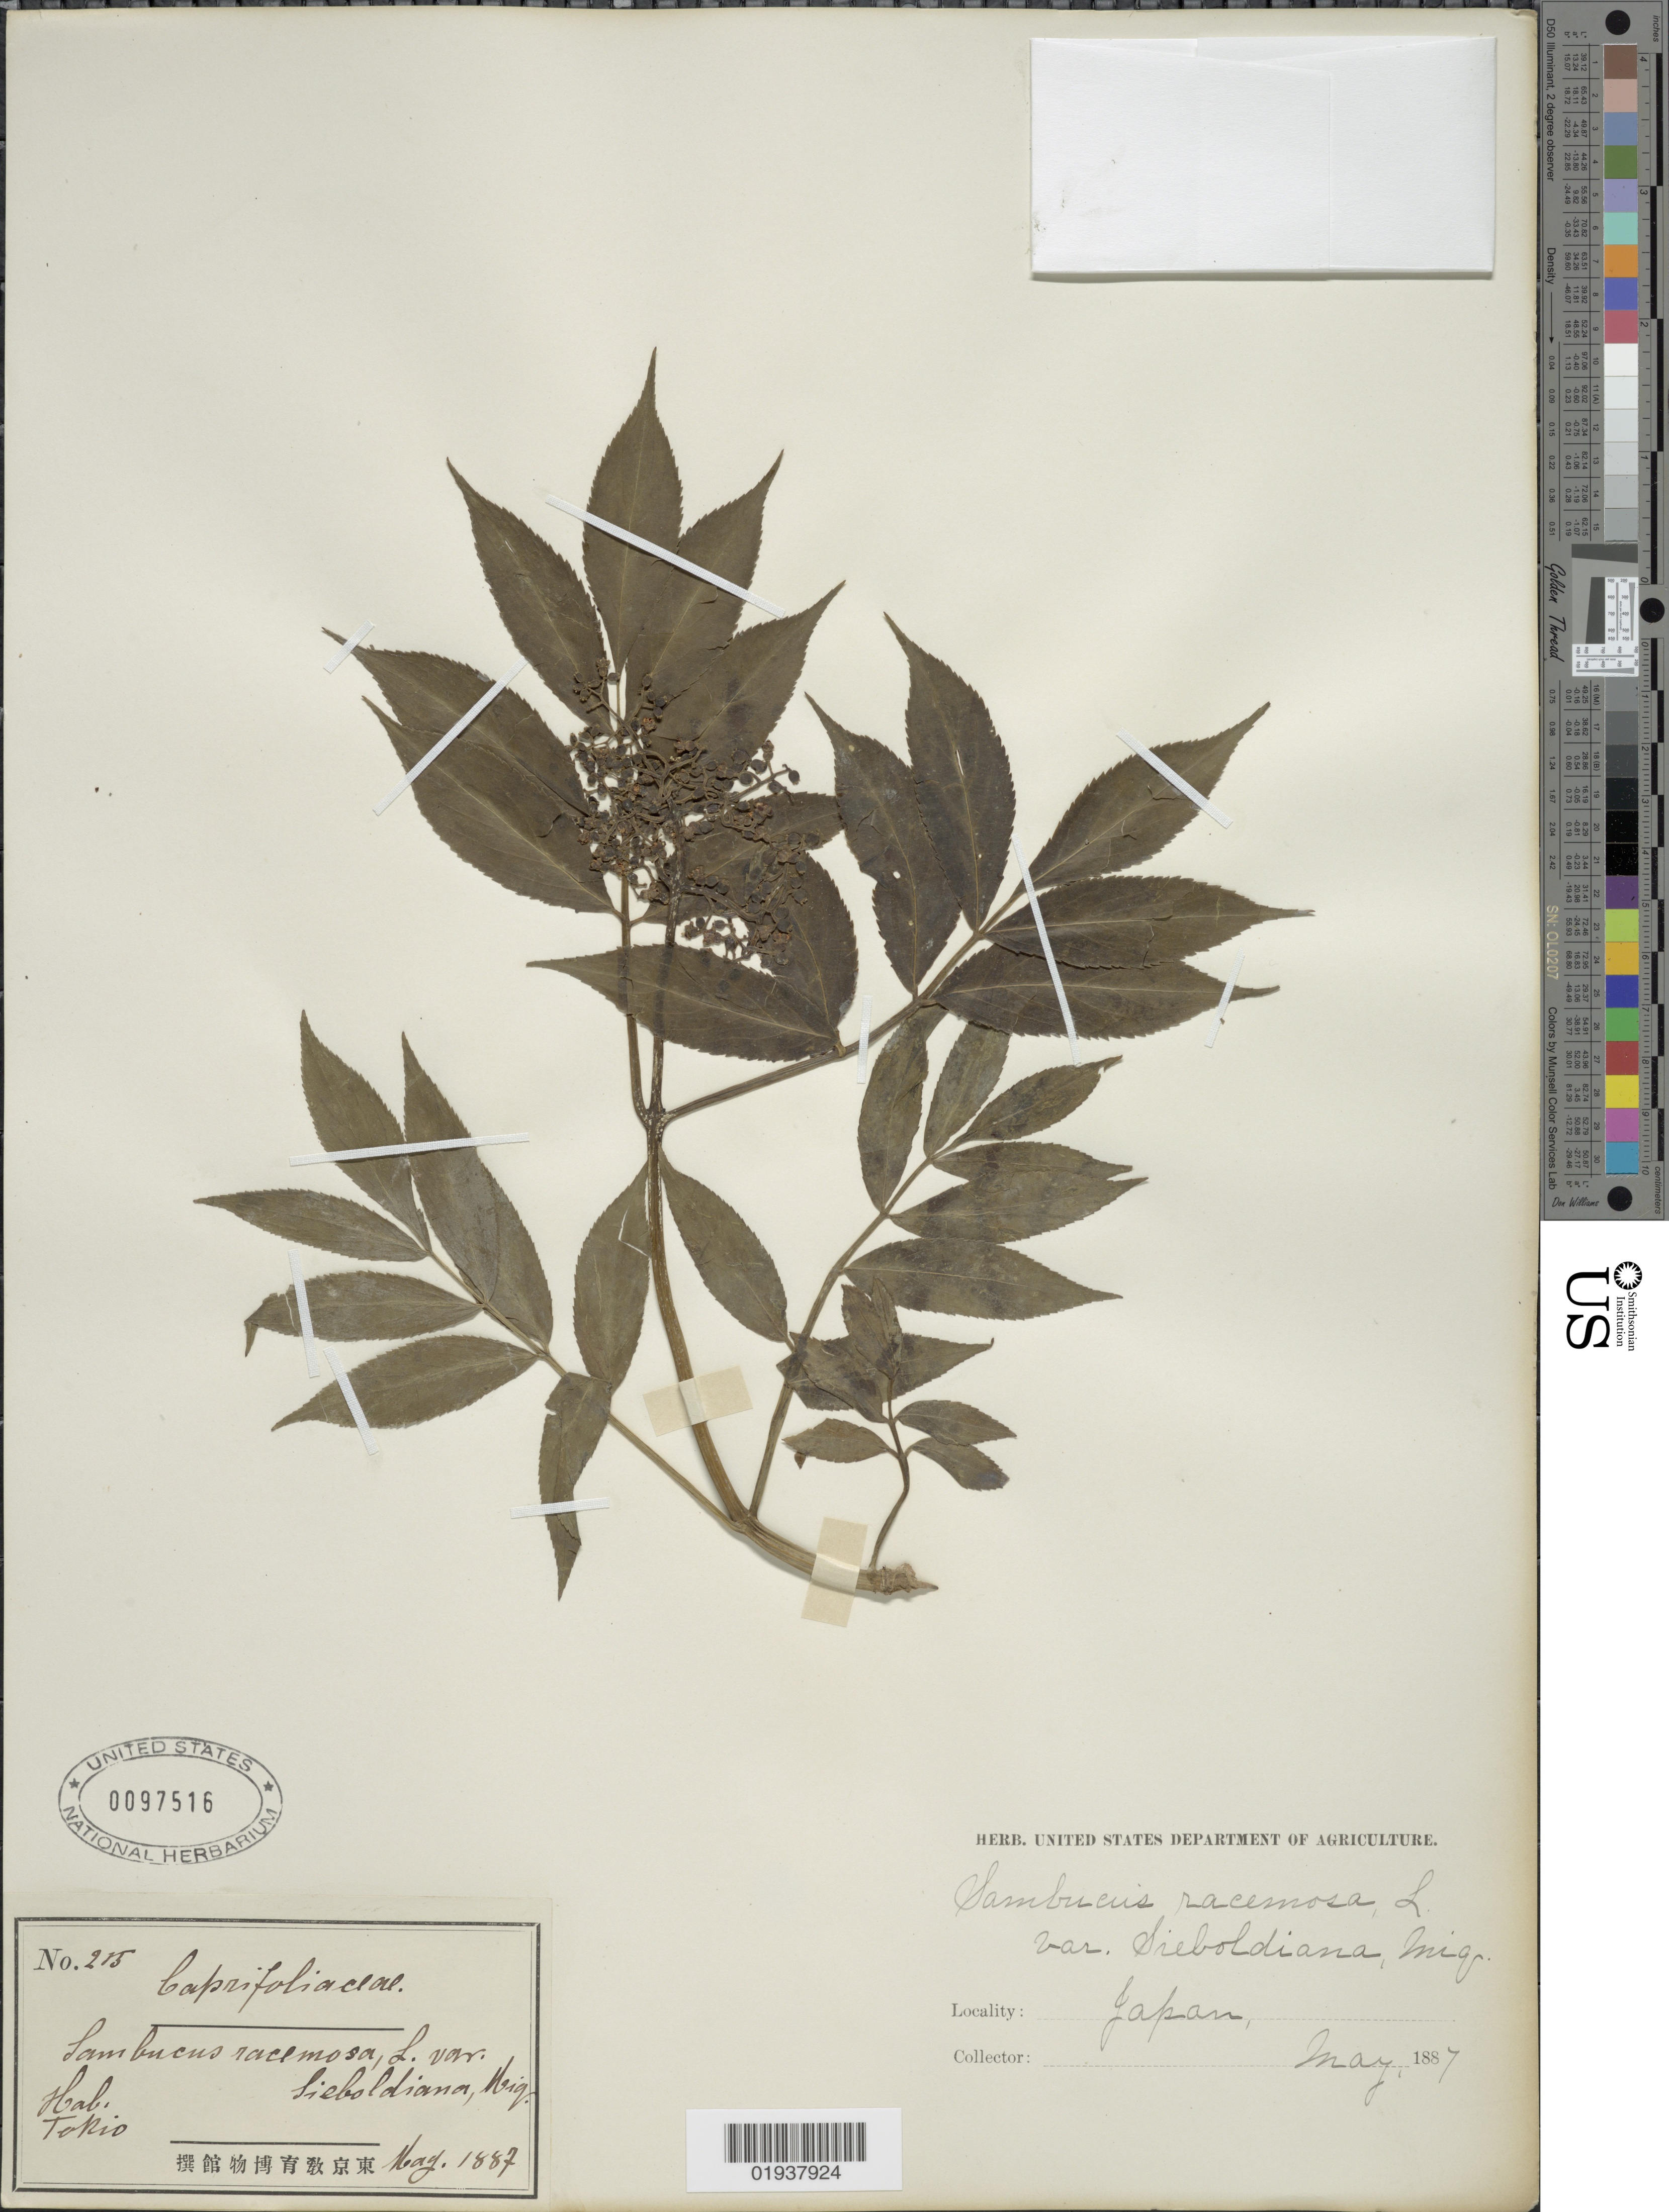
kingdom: Plantae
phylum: Tracheophyta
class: Magnoliopsida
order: Dipsacales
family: Viburnaceae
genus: Sambucus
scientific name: Sambucus racemosa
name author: L.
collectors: ex herb. U. S. Department of Agriculture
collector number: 215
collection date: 1887-05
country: Japan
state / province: Tokyo, Federal City of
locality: Tokio.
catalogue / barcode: US 97516